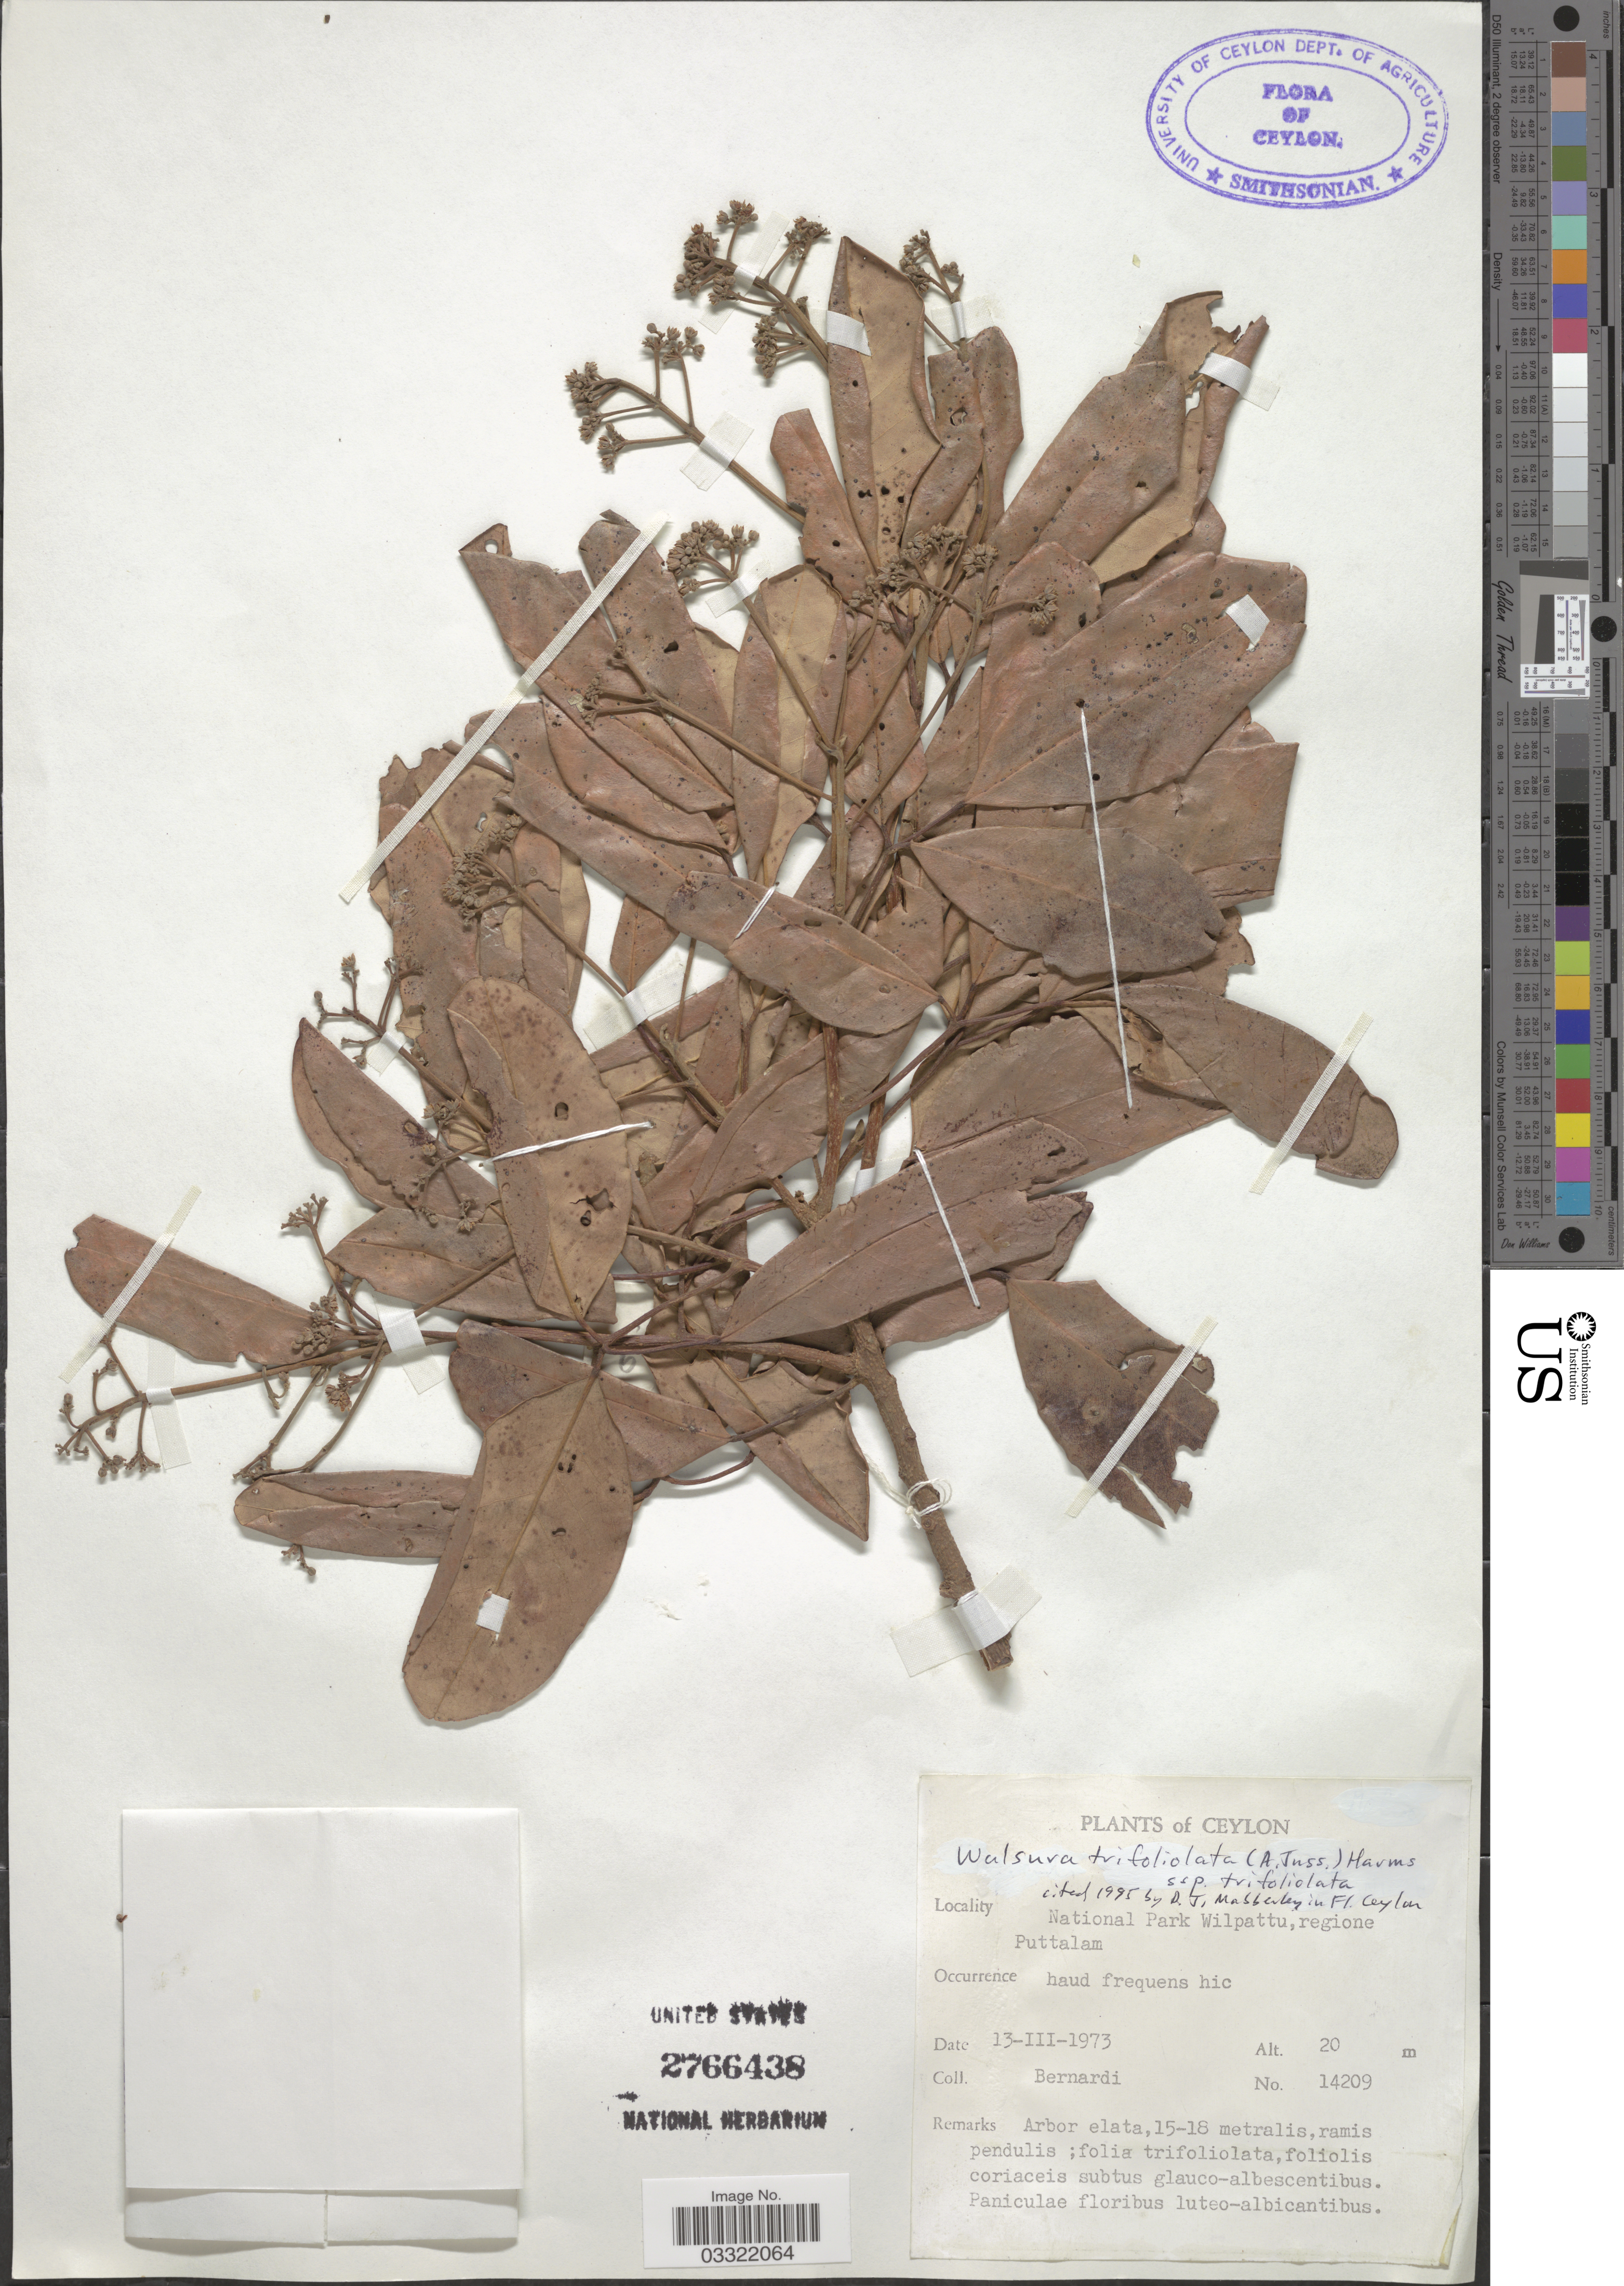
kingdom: Plantae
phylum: Tracheophyta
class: Magnoliopsida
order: Sapindales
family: Meliaceae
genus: Walsura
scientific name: Walsura trifoliolata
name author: (A. Juss.) Harms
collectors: Bernardi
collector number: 14209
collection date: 1973-03-13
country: Sri Lanka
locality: Ceylon, National Park Wilpattu, regione Puttalam.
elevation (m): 20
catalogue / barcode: US 2766438